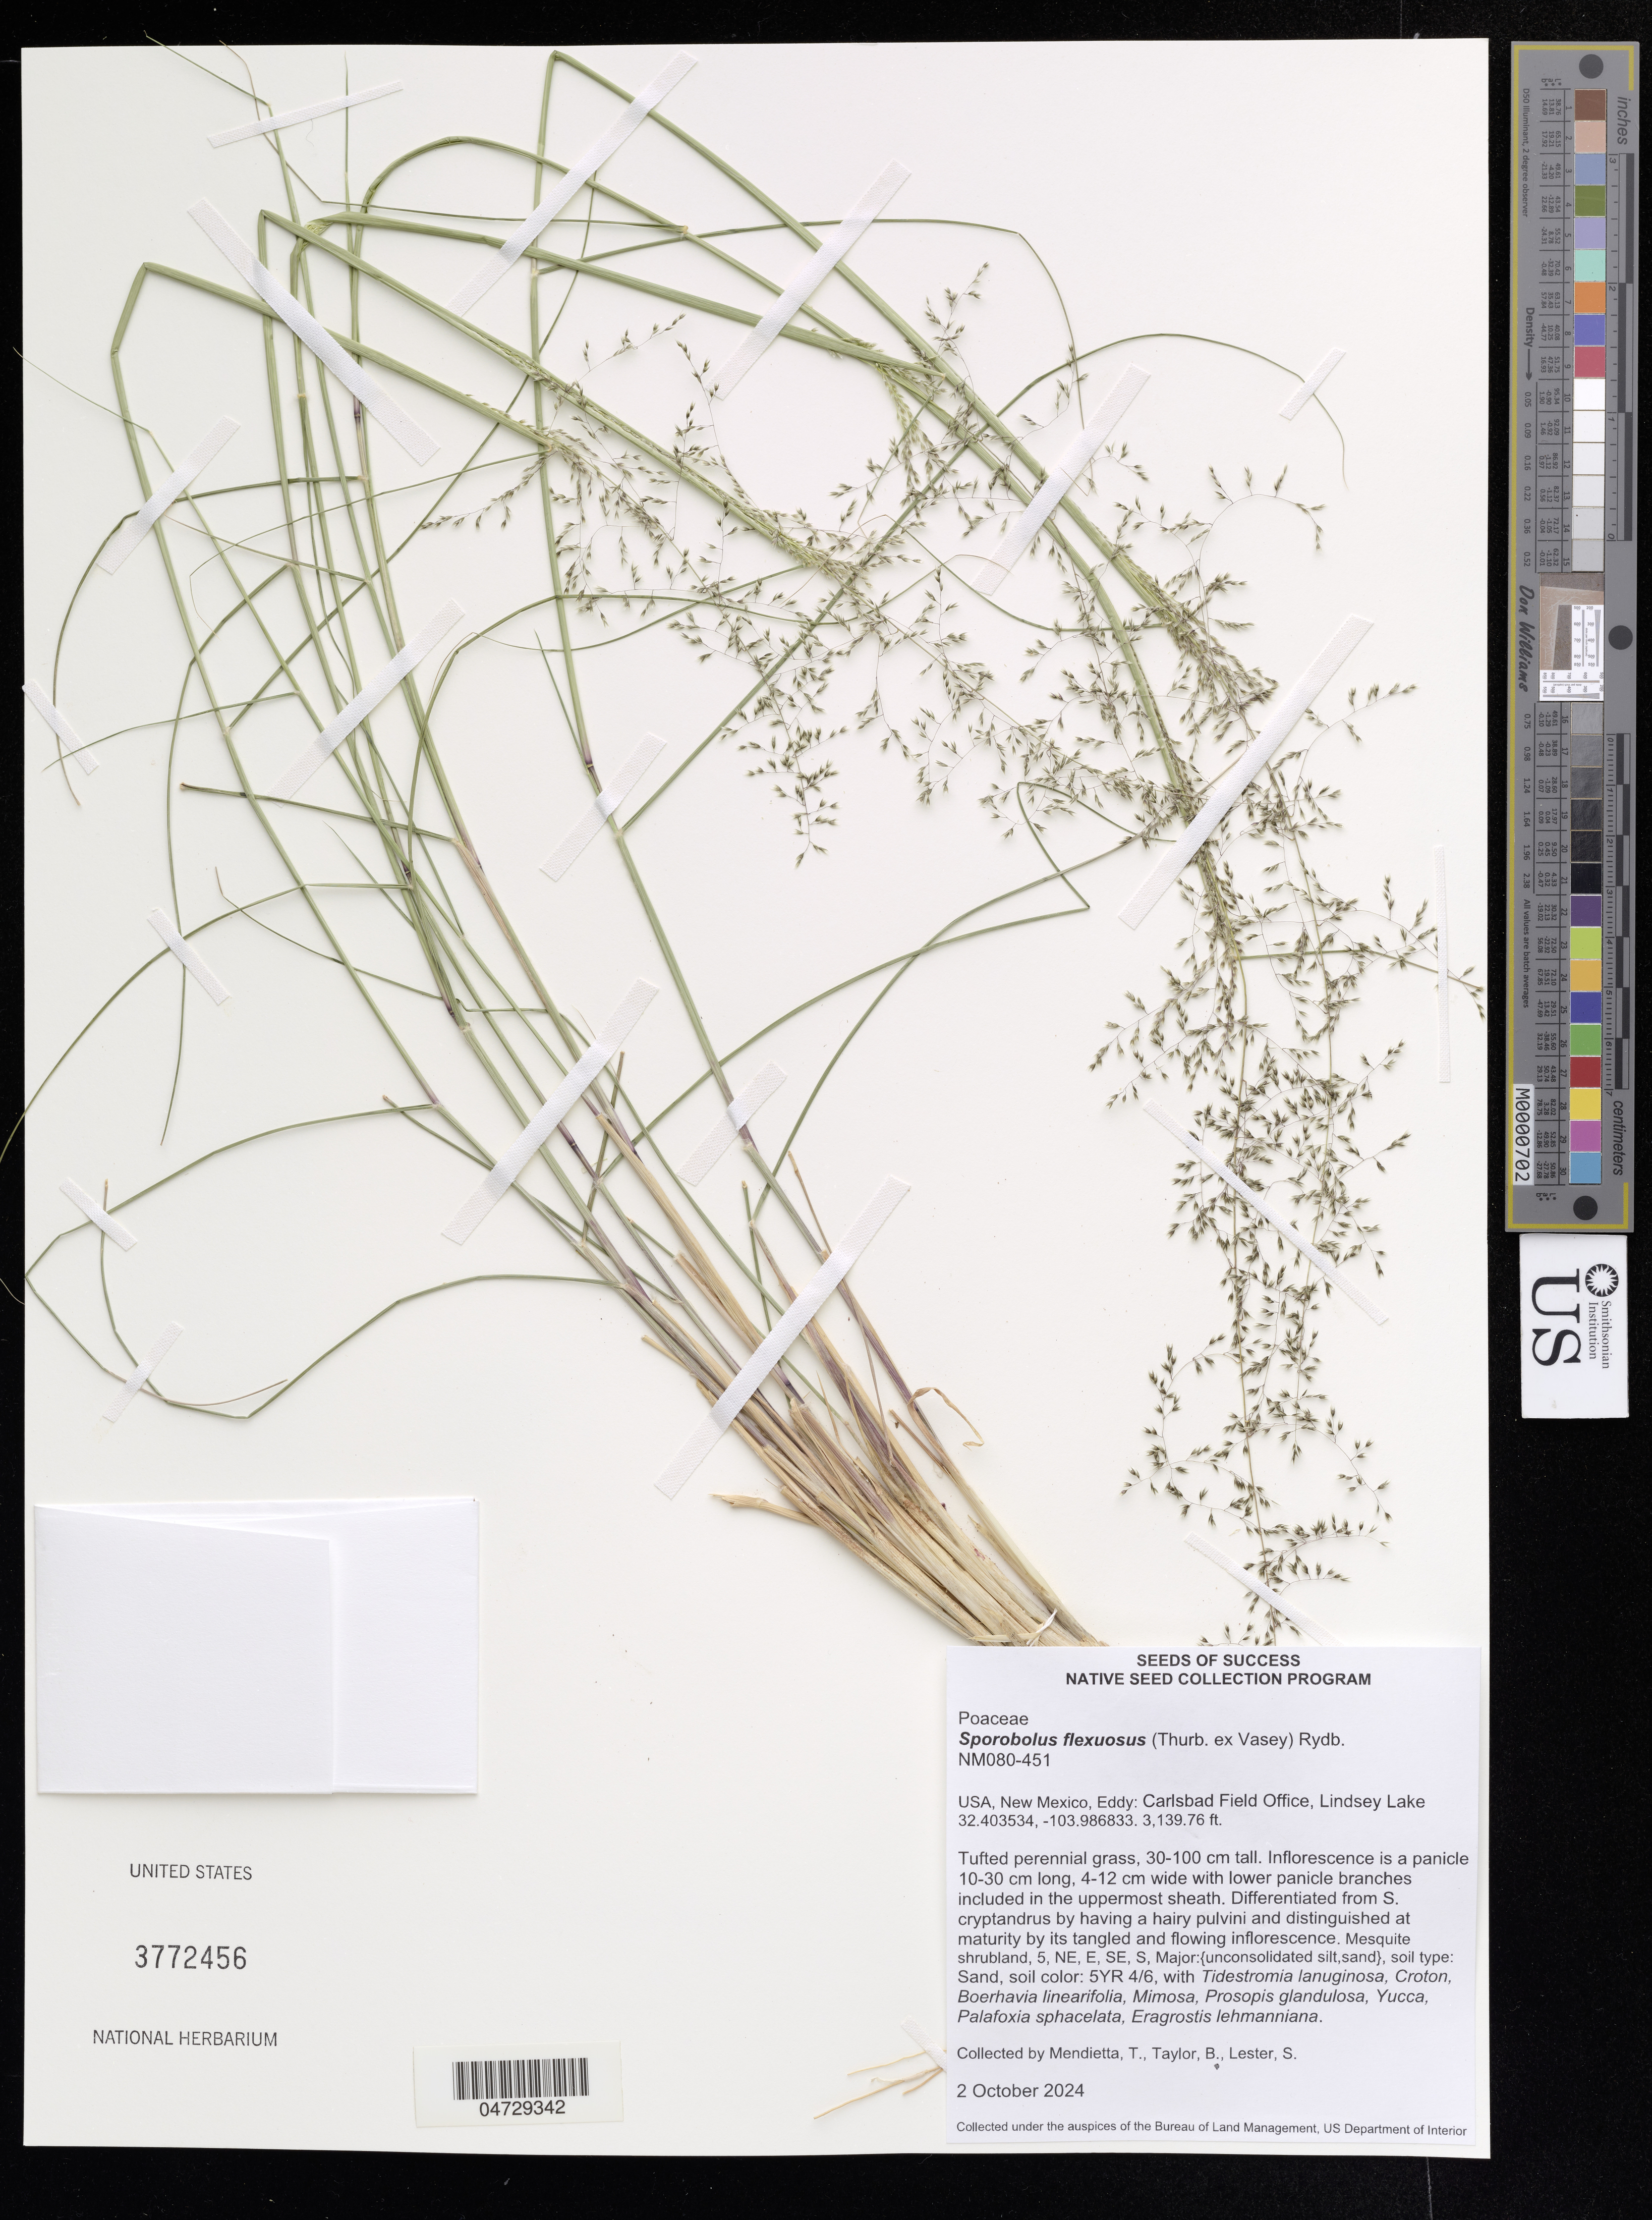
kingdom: Plantae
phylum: Tracheophyta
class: Liliopsida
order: Poales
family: Poaceae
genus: Sporobolus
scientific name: Sporobolus flexuosus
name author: (Thurb.) Rydb.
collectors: T. Mendietta, B. Taylor & S. Lester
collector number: Nm080-451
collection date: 2024-10-02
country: United States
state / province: New Mexico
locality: Eddy: Carlsbad Field Office, Lindsey Lake.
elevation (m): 957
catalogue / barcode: US 3772456